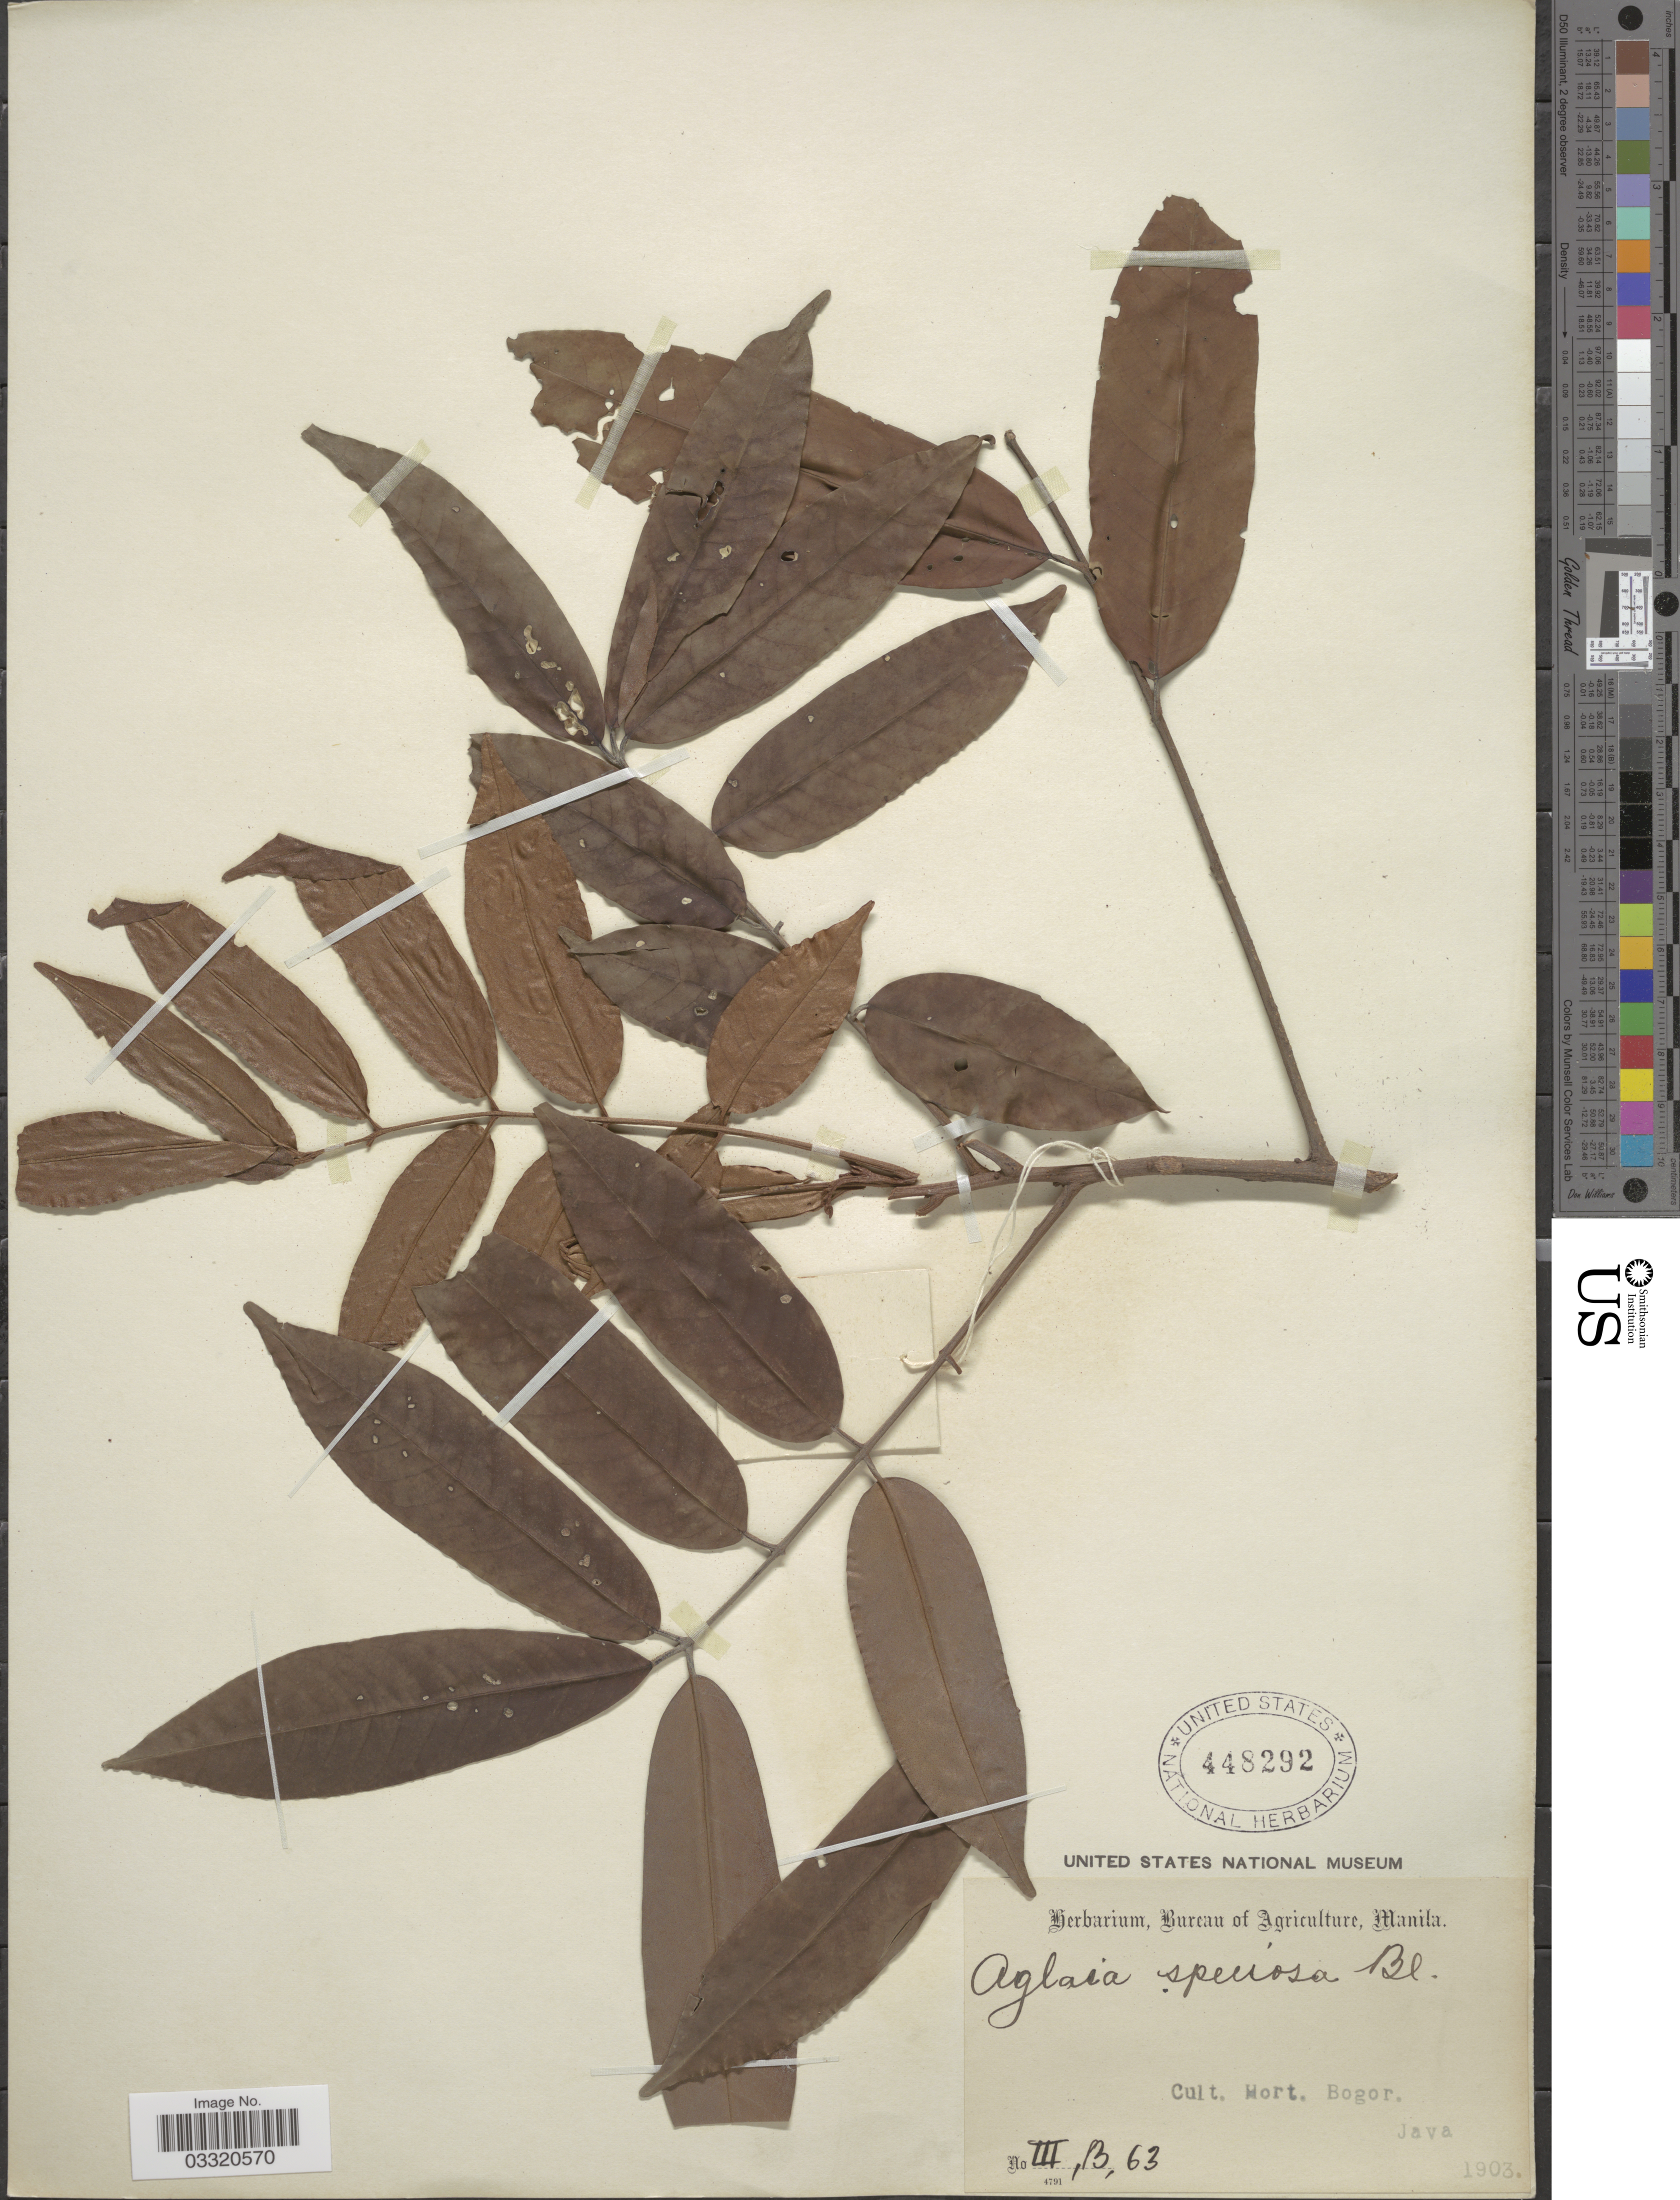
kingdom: Plantae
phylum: Tracheophyta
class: Magnoliopsida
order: Sapindales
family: Meliaceae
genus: Aglaia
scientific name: Aglaia speciosa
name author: Blume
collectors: Ex herb. Bureau of Agriculture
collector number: III, B, 63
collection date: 1903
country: Indonesia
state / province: Java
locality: Cult. Hort. Bogor.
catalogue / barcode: US 448292